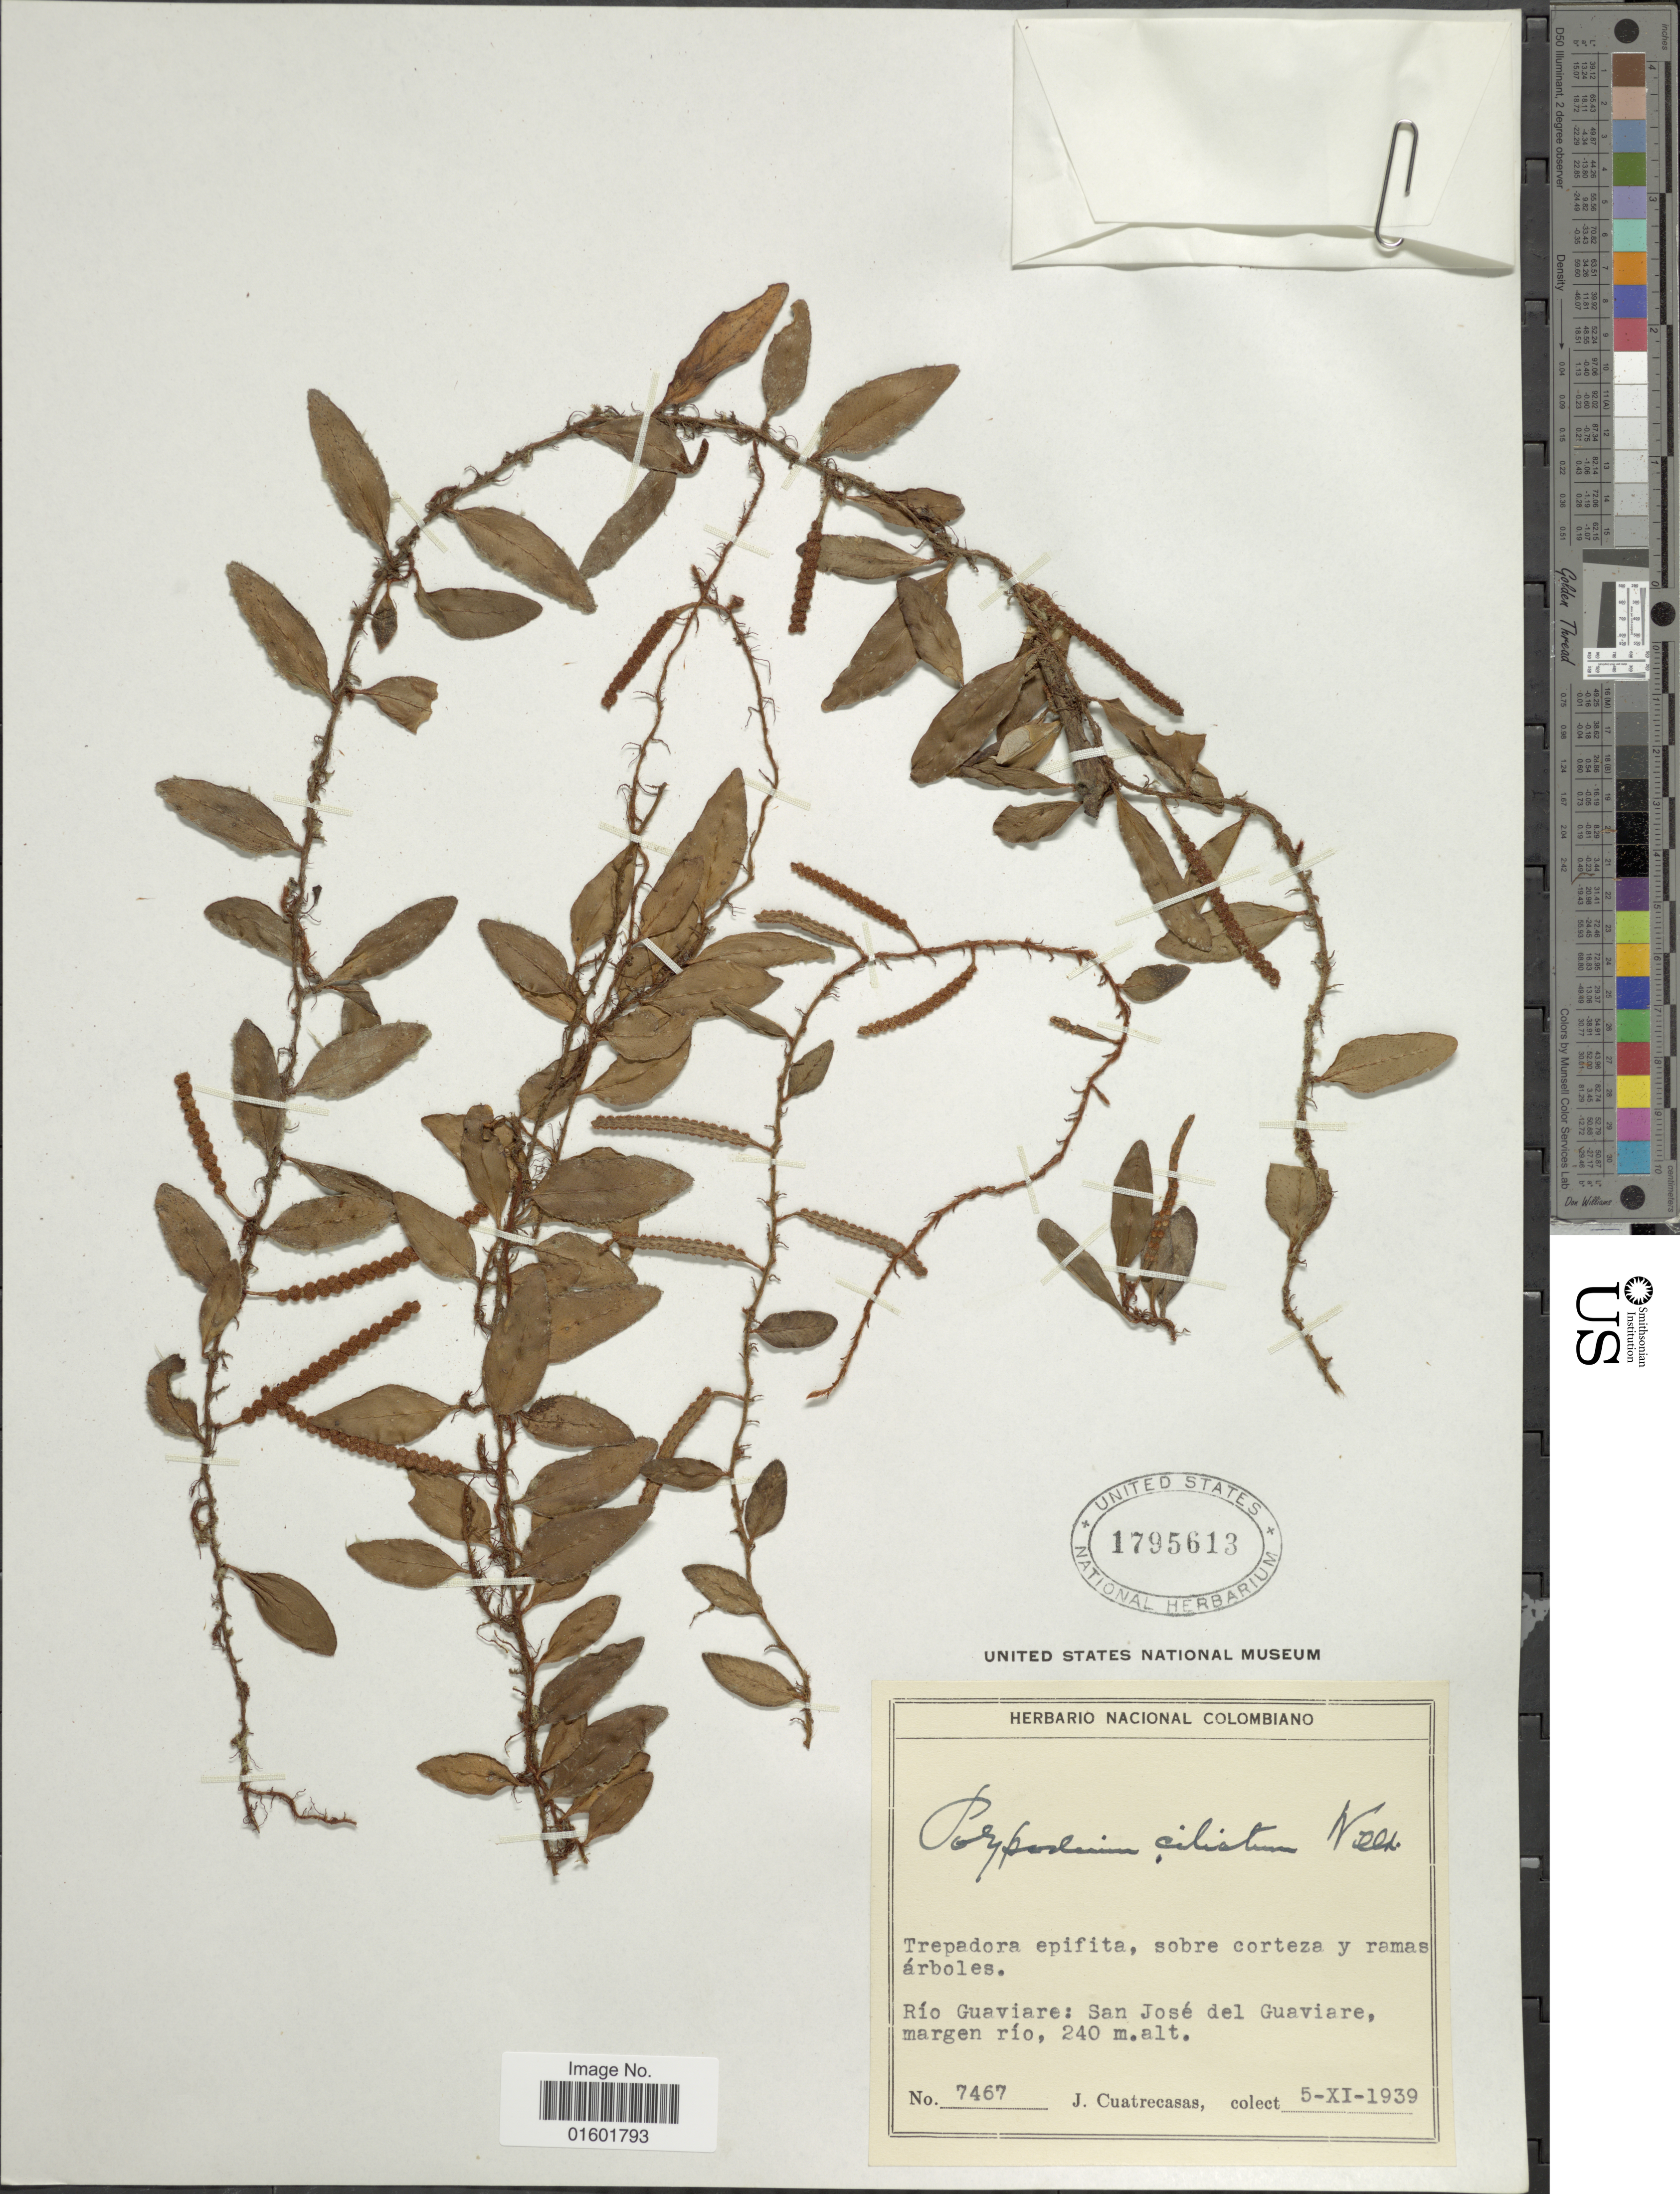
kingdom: Plantae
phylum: Tracheophyta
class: Polypodiopsida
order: Polypodiales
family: Polypodiaceae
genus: Microgramma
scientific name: Microgramma reptans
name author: (Cav.) A.R. Sm.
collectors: J. Cuatrecasas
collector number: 7467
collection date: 1939-11-05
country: Colombia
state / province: Guaviare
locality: San Jose del Guaviare margen rio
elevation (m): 240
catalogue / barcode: US 1795613